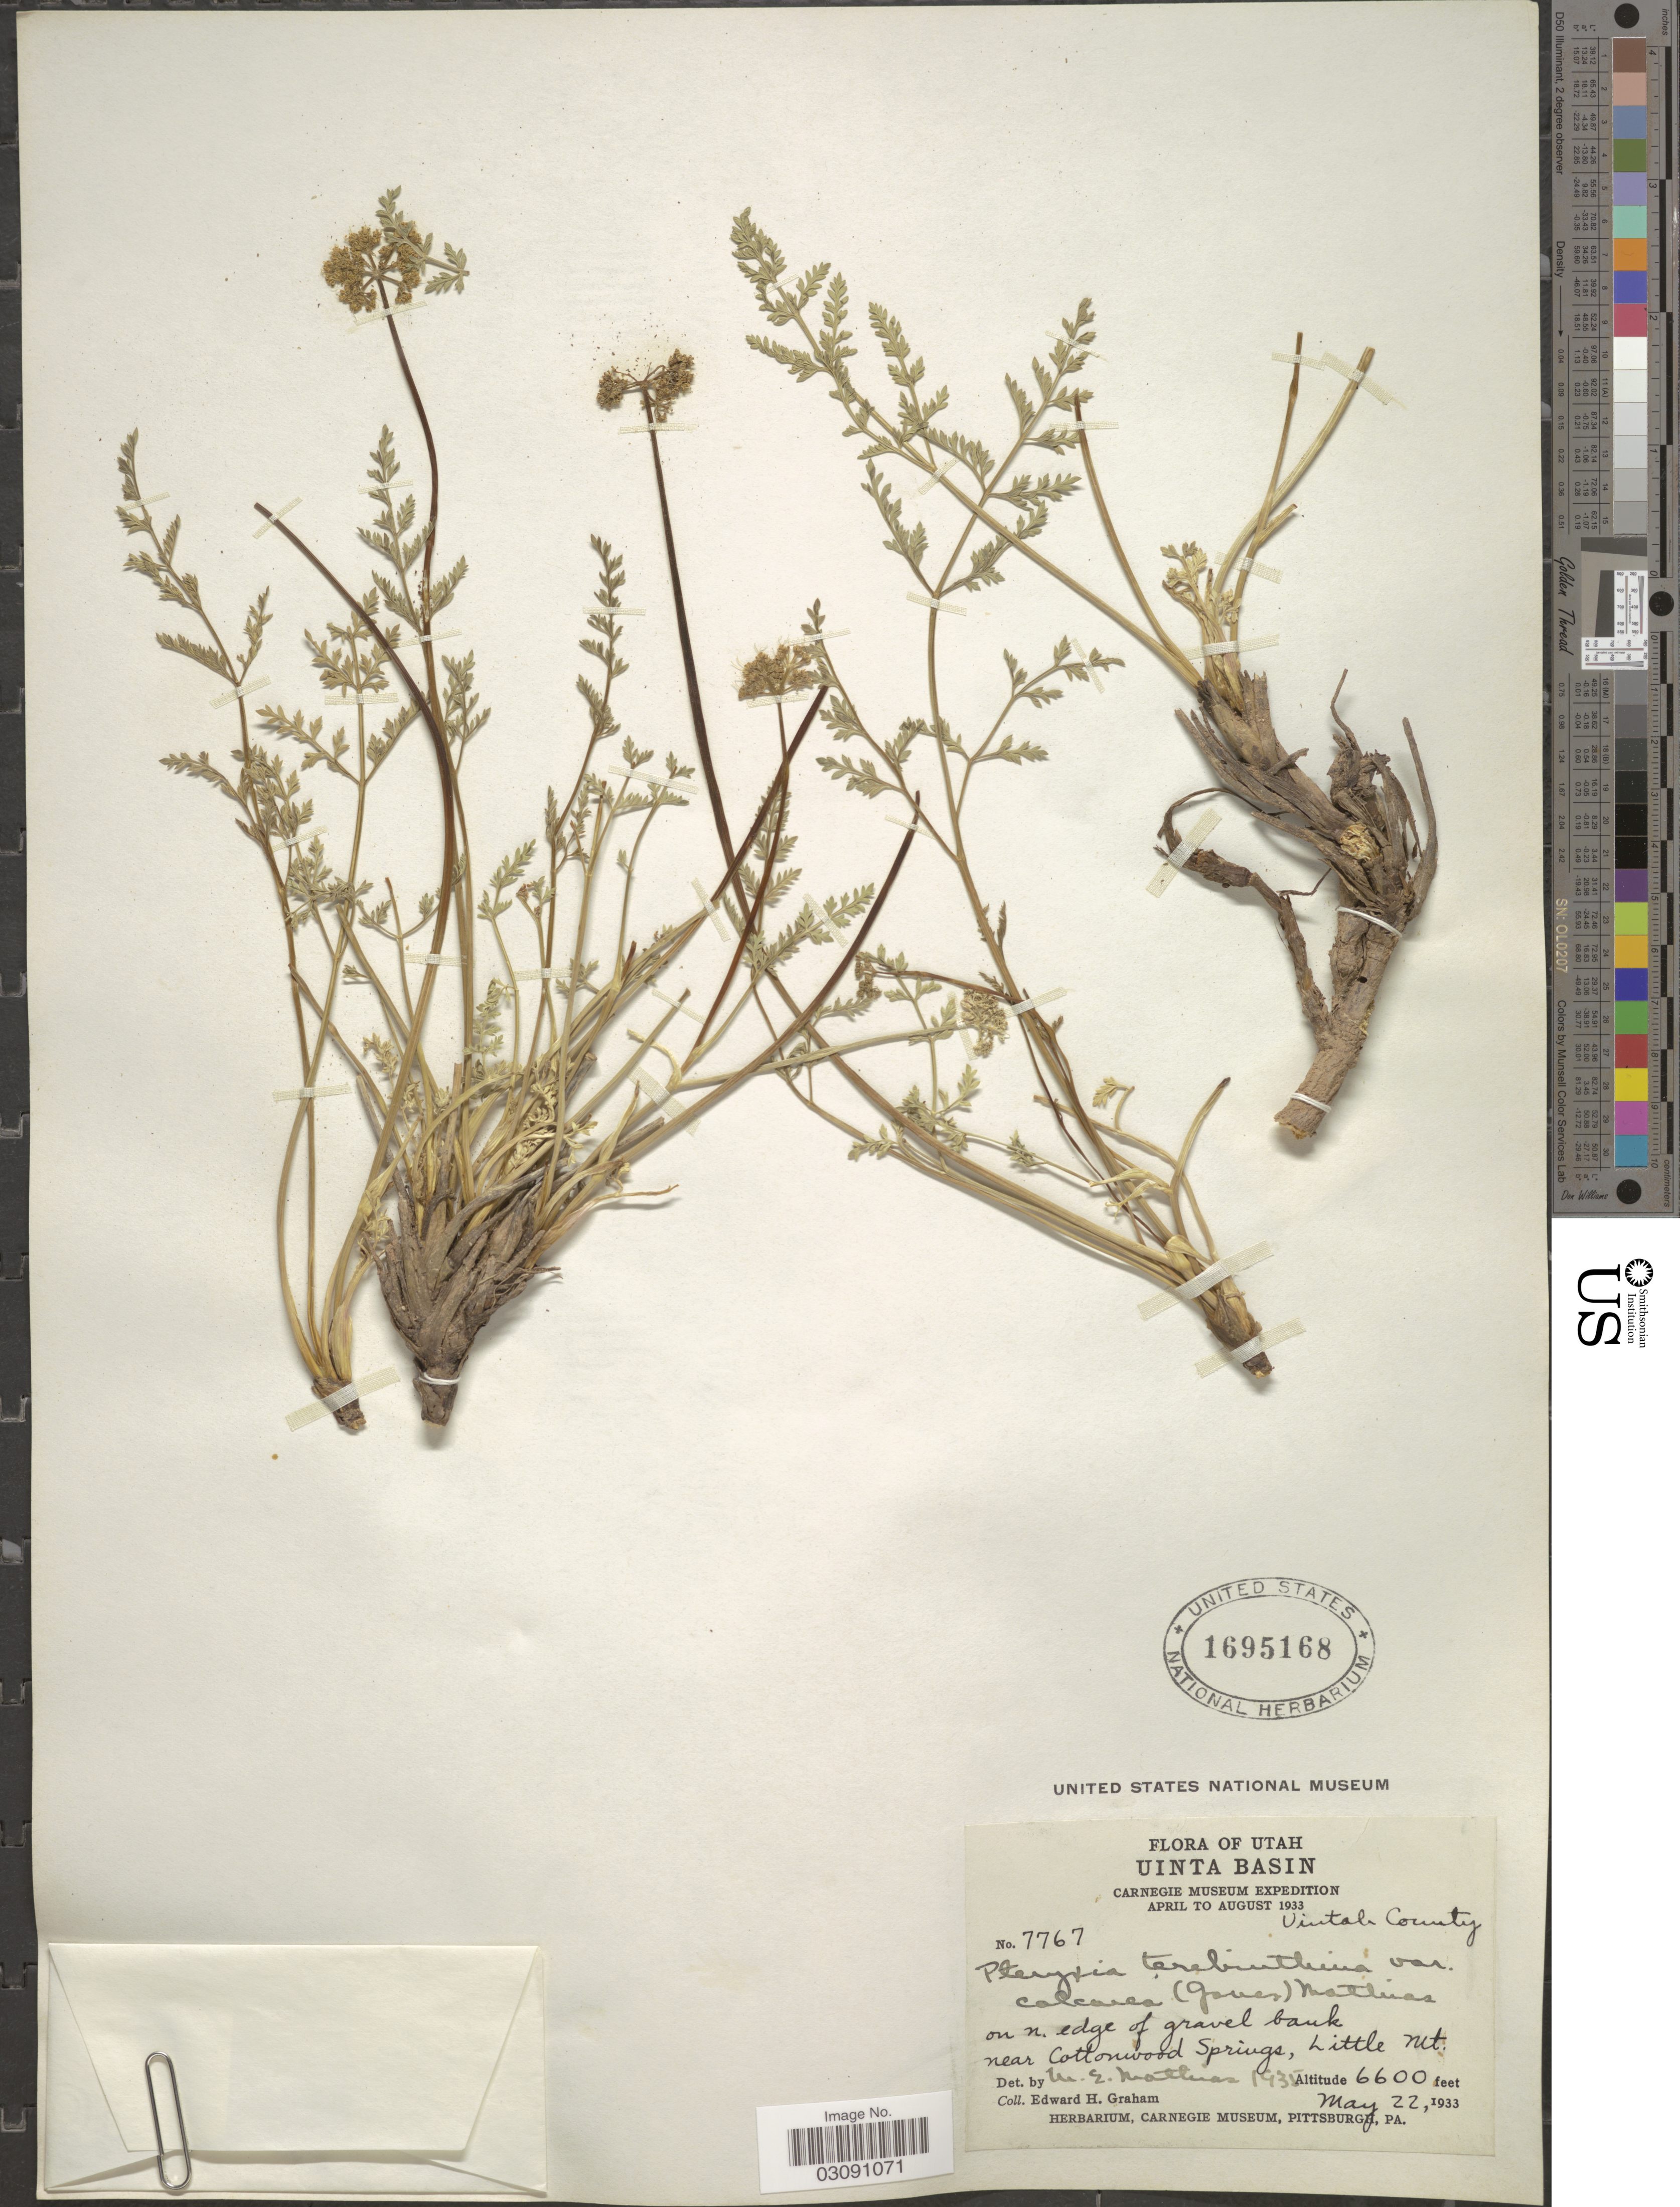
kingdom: Plantae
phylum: Tracheophyta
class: Magnoliopsida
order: Apiales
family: Apiaceae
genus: Pteryxia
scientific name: Pteryxia terebinthina var. calcarea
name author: (M.E. Jones) Mathias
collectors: E. H. Graham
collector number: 7767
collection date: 1933-05-22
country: United States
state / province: Utah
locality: Uinta Basin, on n. edge of gravel bank, near Cottonwood Springs, Little Mt.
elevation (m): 2012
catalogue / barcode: US 1695168